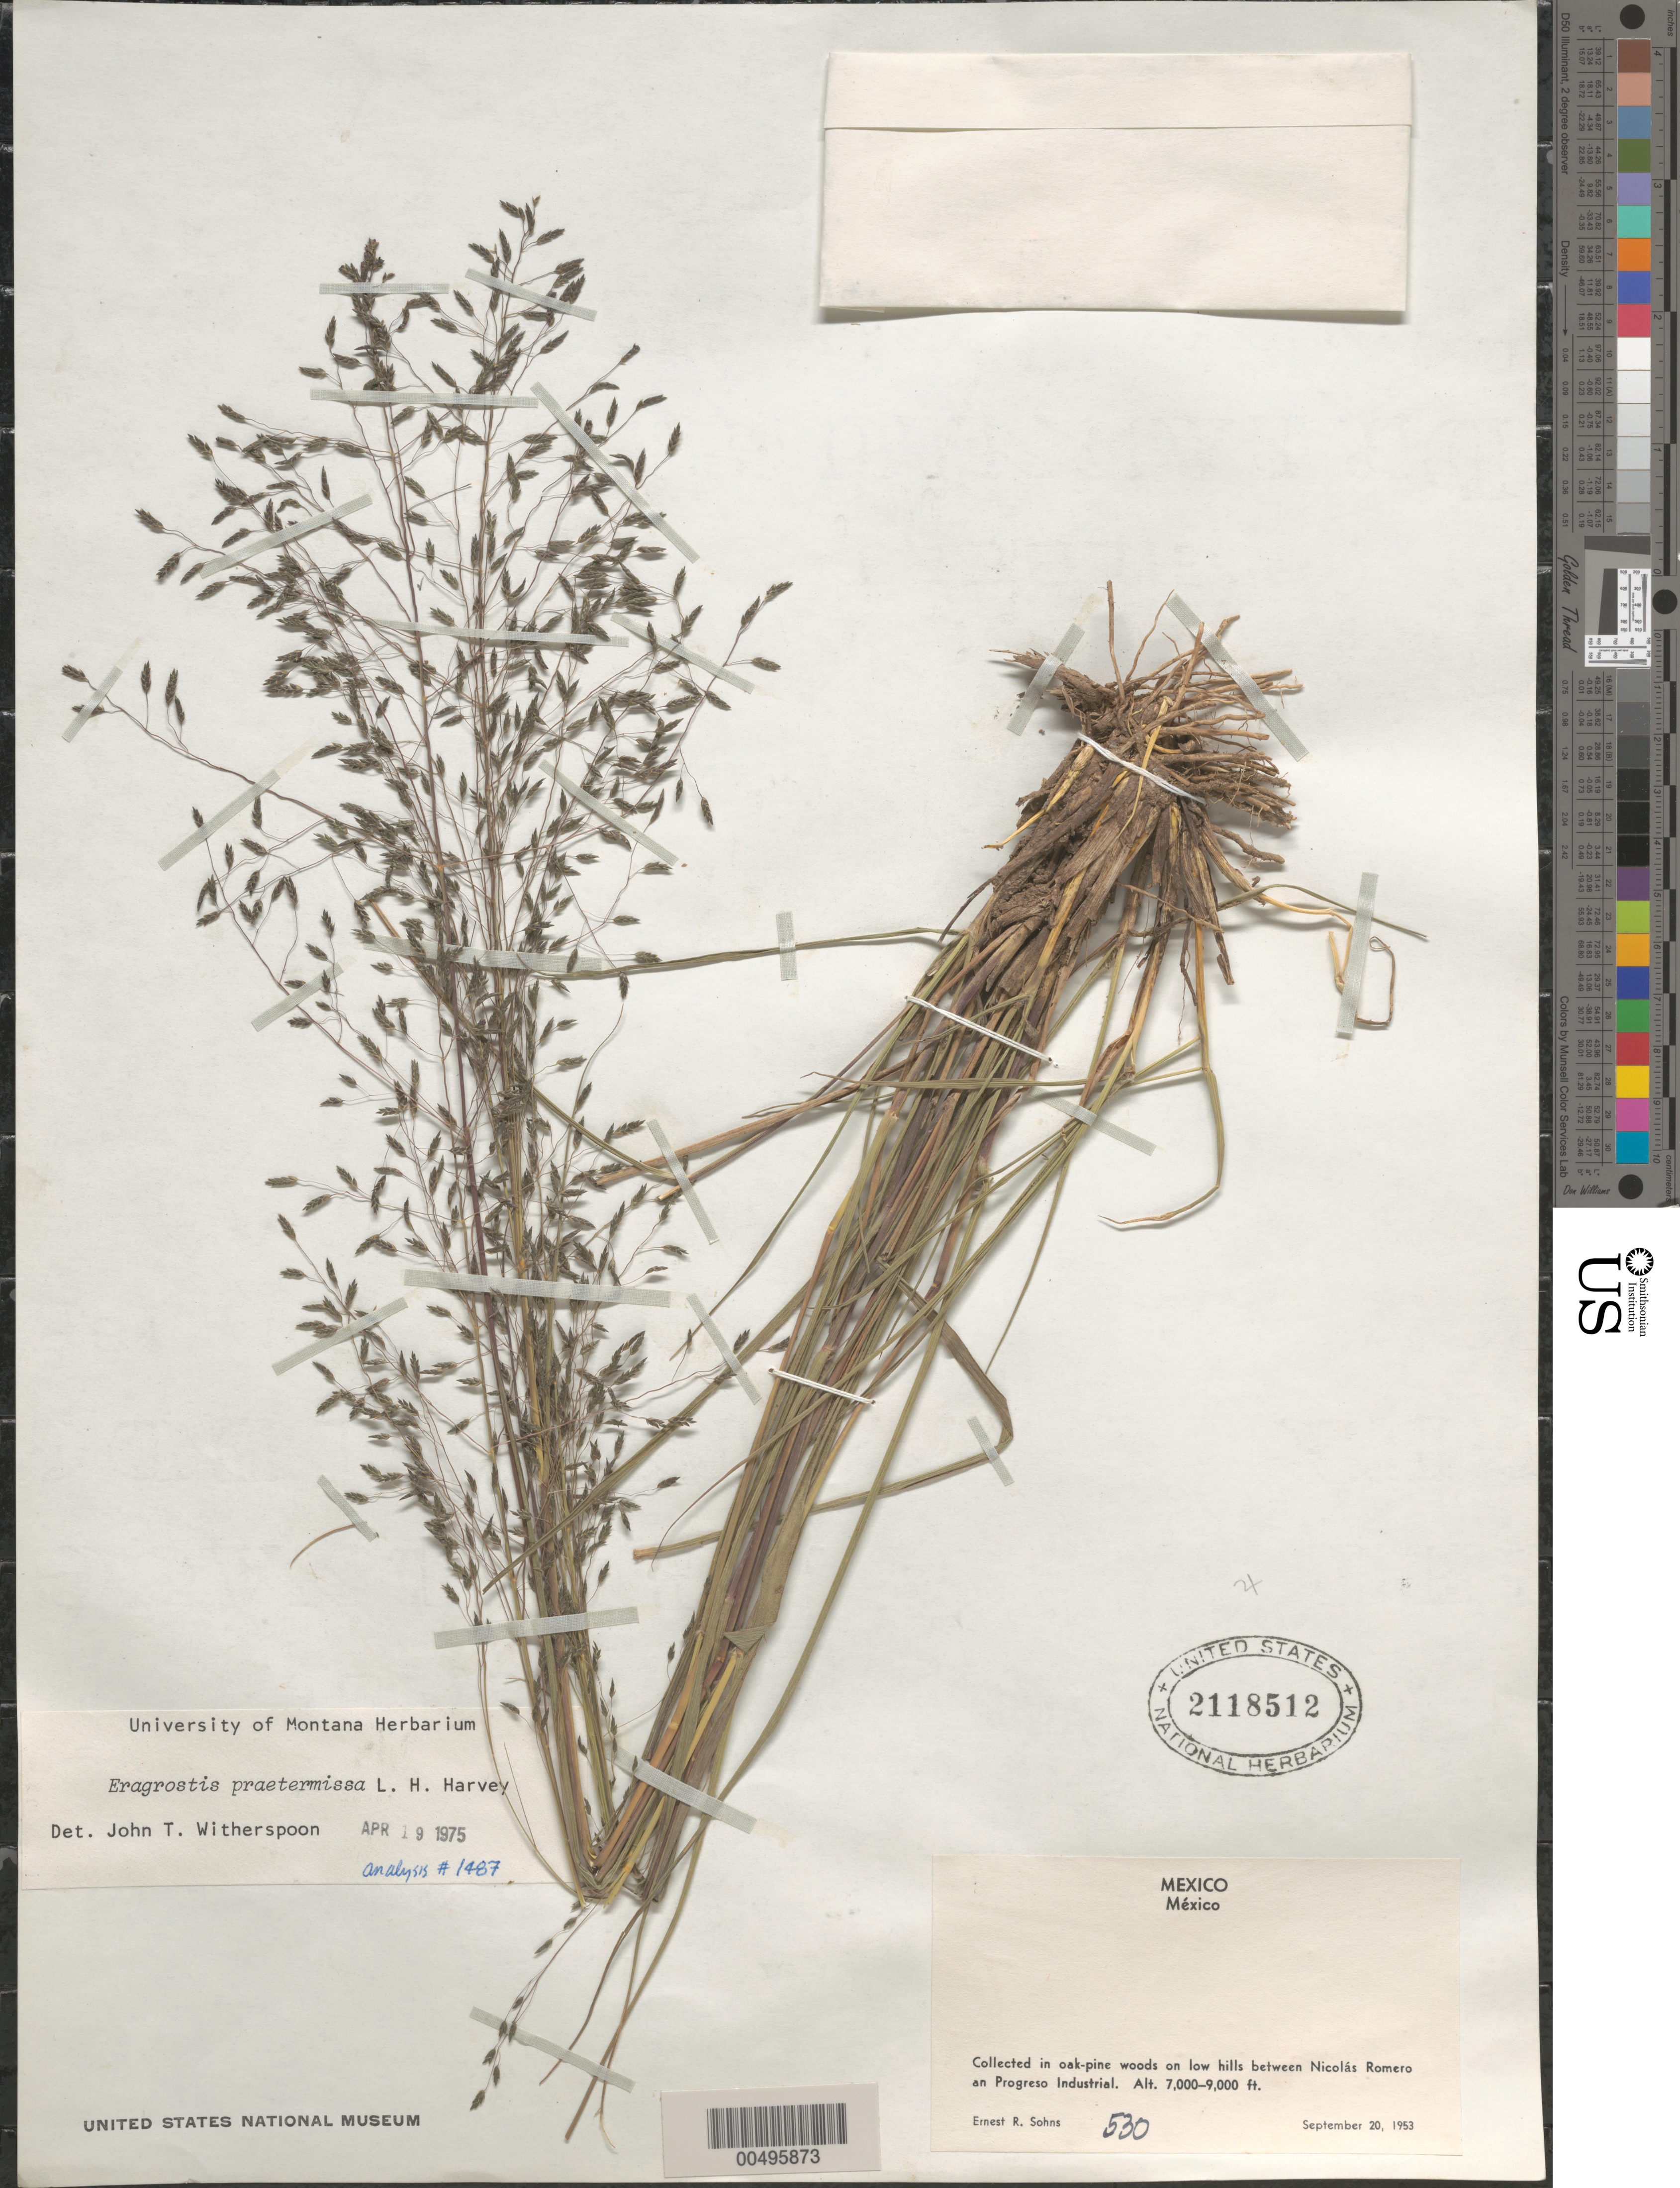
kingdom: Plantae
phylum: Tracheophyta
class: Liliopsida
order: Poales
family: Poaceae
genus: Eragrostis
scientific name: Eragrostis intermedia var. praetermissa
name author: (L.H. Harv.) Witherspoon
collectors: E. R. Sohns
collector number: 530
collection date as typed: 20 Sep 1953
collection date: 1953-09-20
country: Mexico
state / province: México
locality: Between Nicolás Romero and Progreso Industrial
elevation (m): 2134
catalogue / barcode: US 2118512